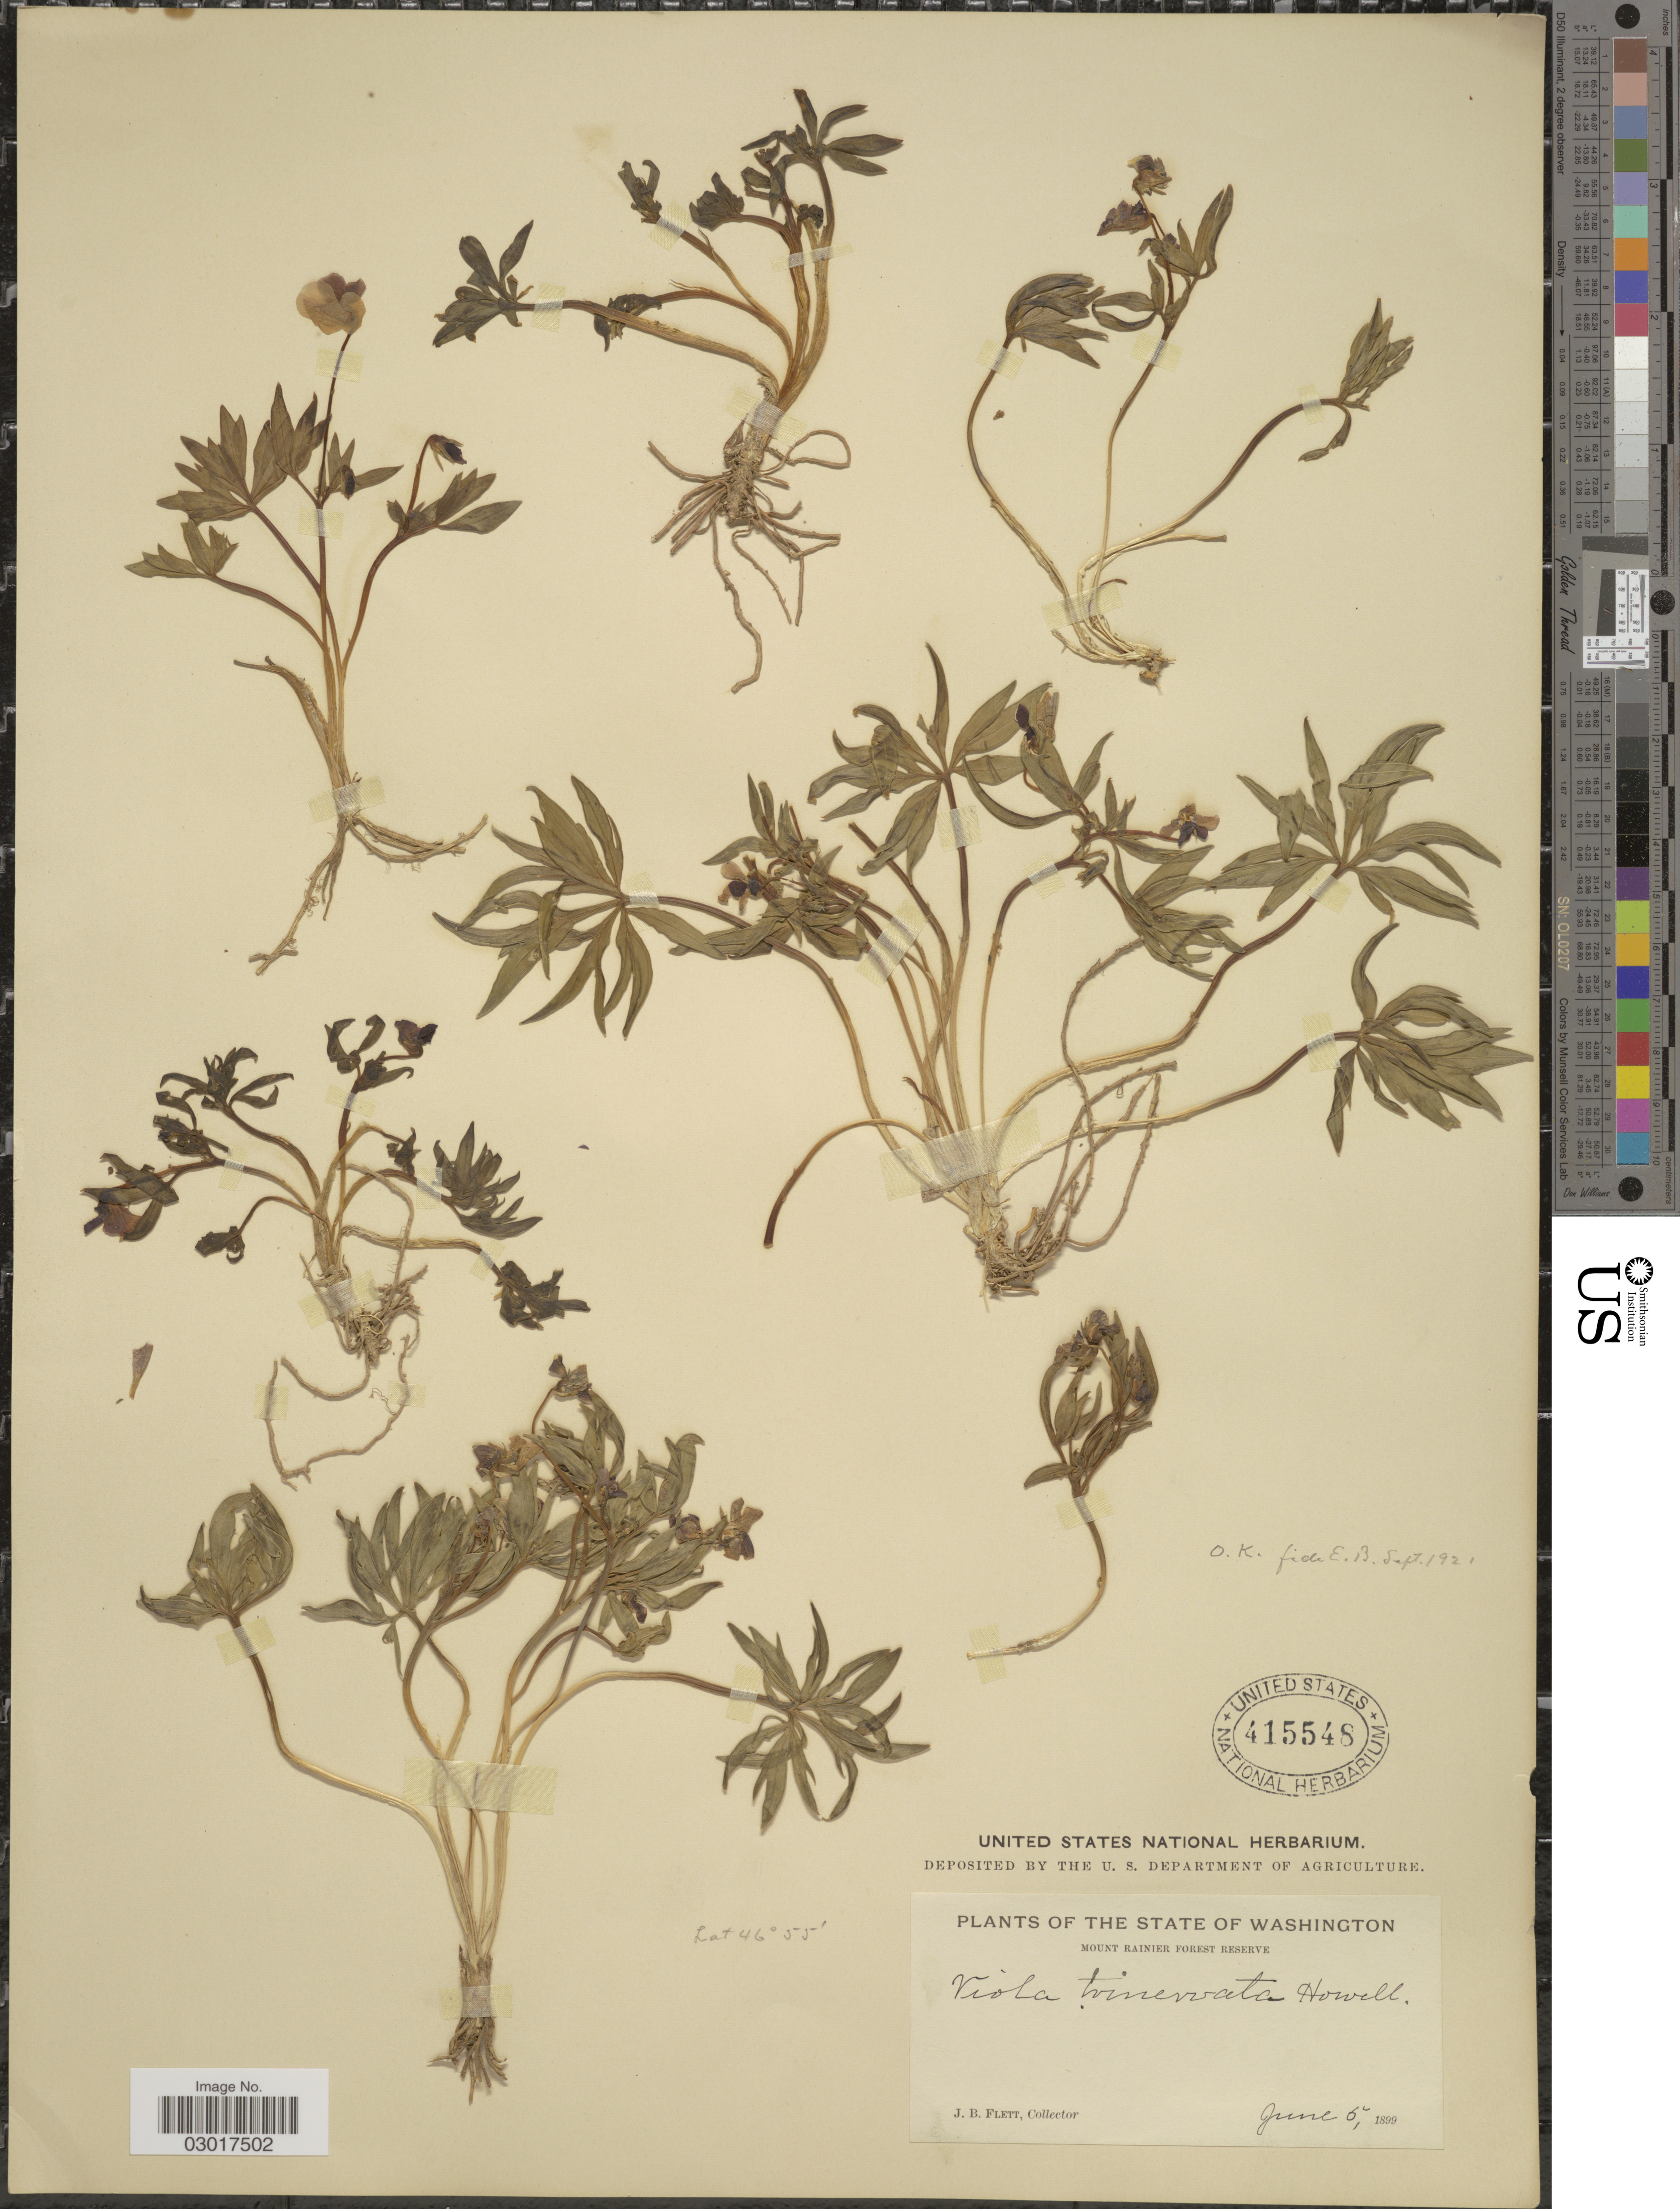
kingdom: Plantae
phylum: Tracheophyta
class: Magnoliopsida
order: Malpighiales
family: Violaceae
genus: Viola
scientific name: Viola trinervata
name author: (J.T. Howell) J.T. Howell ex A. Gray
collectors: J. Flett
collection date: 1899-06-05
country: United States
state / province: Washington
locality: Mount Rainier Forest Reserve.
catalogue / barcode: US 415548